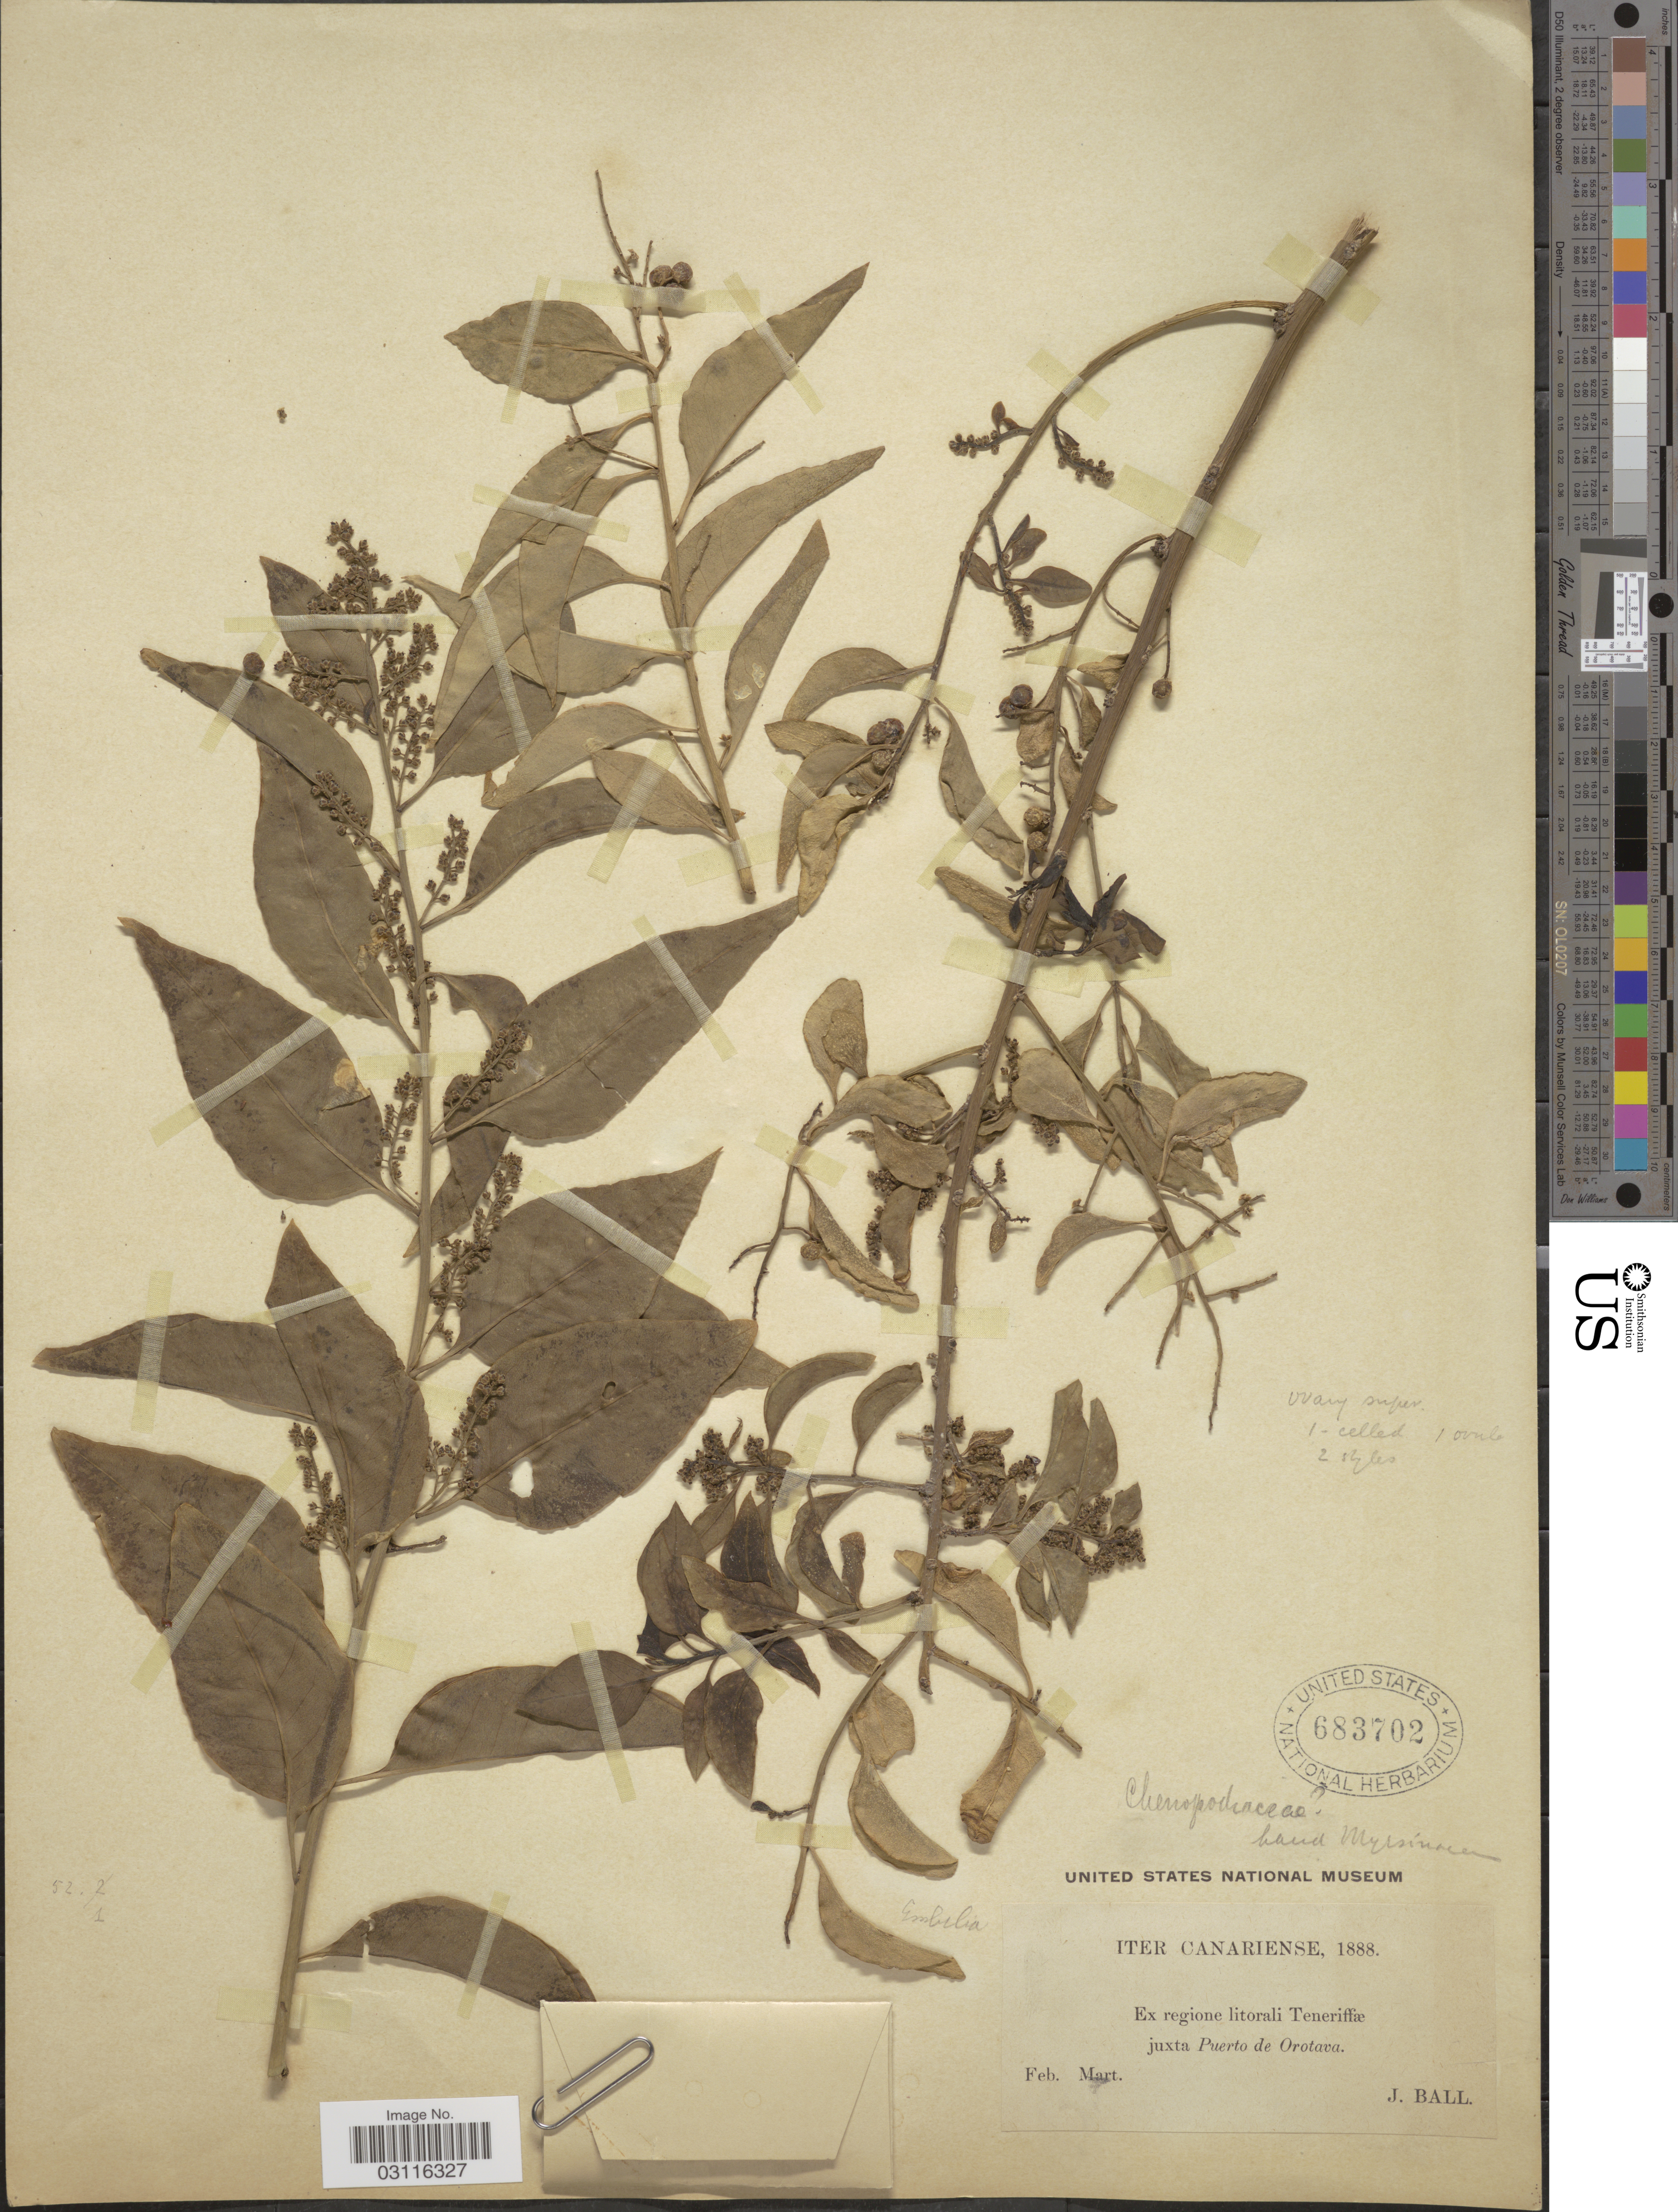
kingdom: Plantae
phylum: Tracheophyta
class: Magnoliopsida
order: Ericales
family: Primulaceae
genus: Embelia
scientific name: Embelia sp.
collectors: J. Ball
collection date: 1888-02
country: Spain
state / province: Canarias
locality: Iter Canariense. Ex regione litorali Teneriffæ juxta Puerto de Orotava.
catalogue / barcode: US 683702